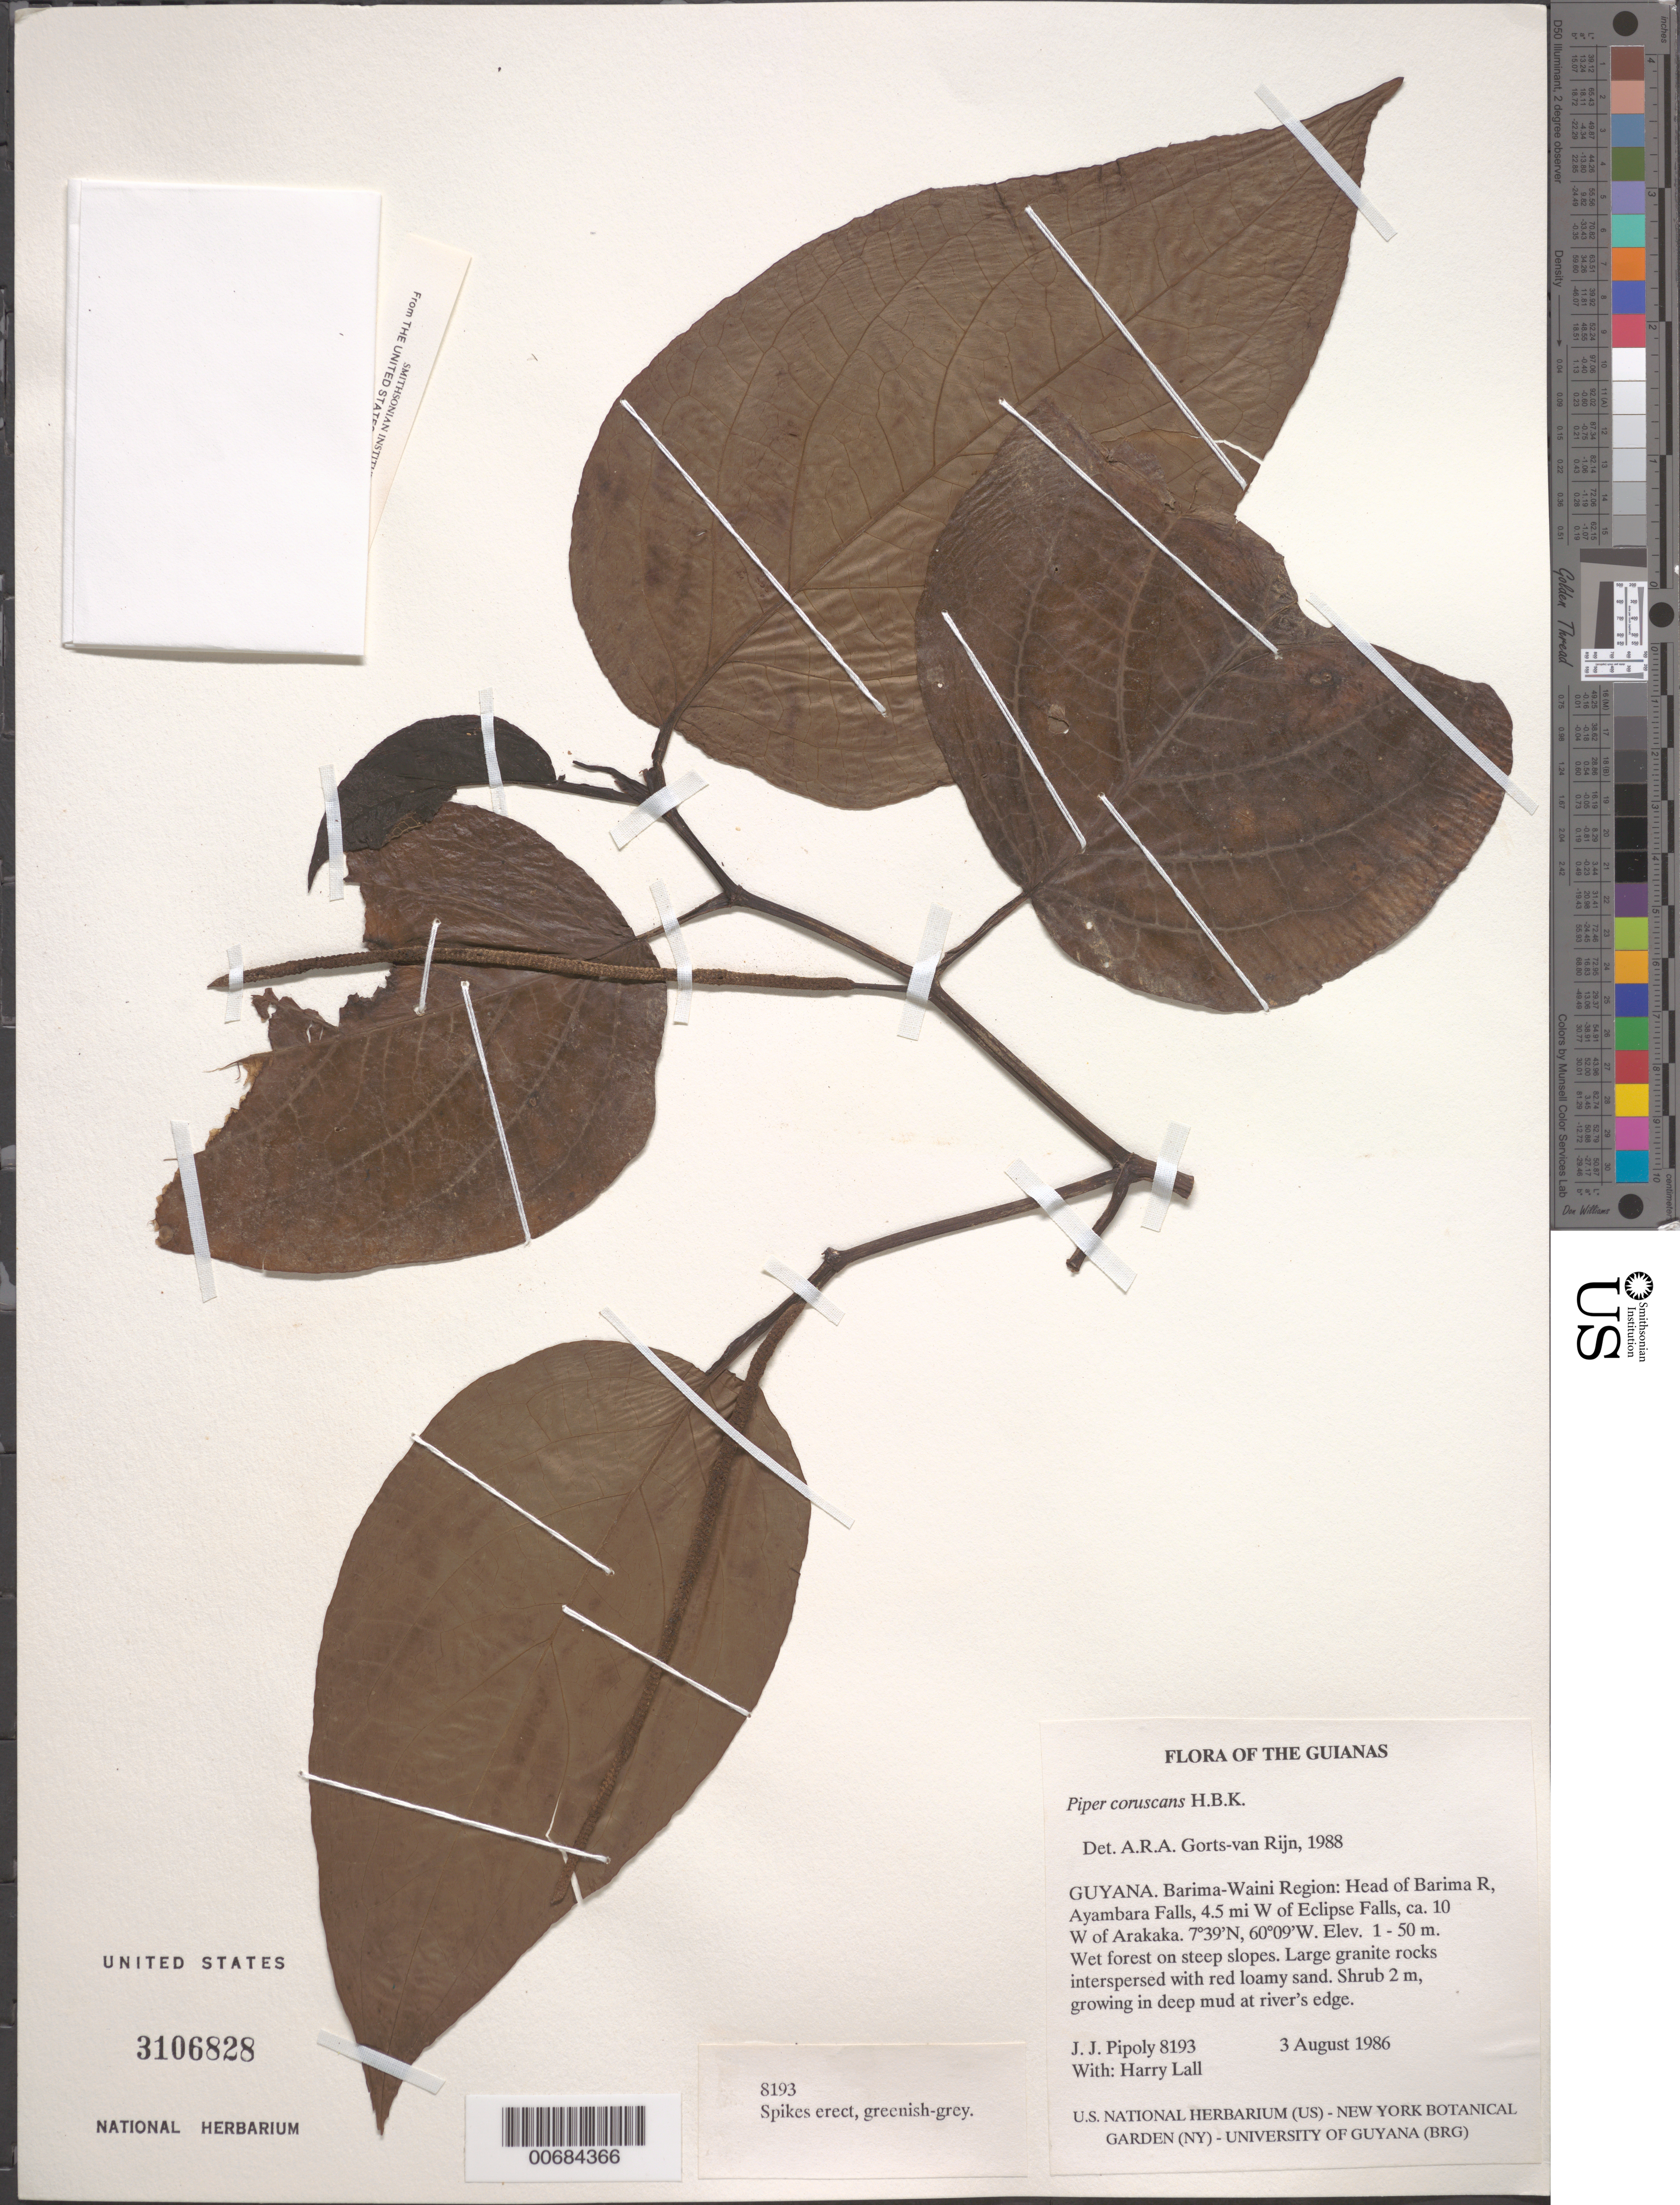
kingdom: Plantae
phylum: Tracheophyta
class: Magnoliopsida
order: Piperales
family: Piperaceae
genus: Piper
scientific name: Piper coruscans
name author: Kunth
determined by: Görts-van Rijn, A. R. A.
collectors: J. J. Pipoly & H. Lall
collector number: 8193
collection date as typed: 3 August 1986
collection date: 1986-08-03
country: Guyana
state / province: Barima-Waini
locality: Head of Barima R, Ayambara Falls, 4.5 mi W of Eclipse Falls, ca. 10 W of Arakaka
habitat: Wet forest on large granite rocks, interspersed with red loamy sand, on steep slopes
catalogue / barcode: US 3106828